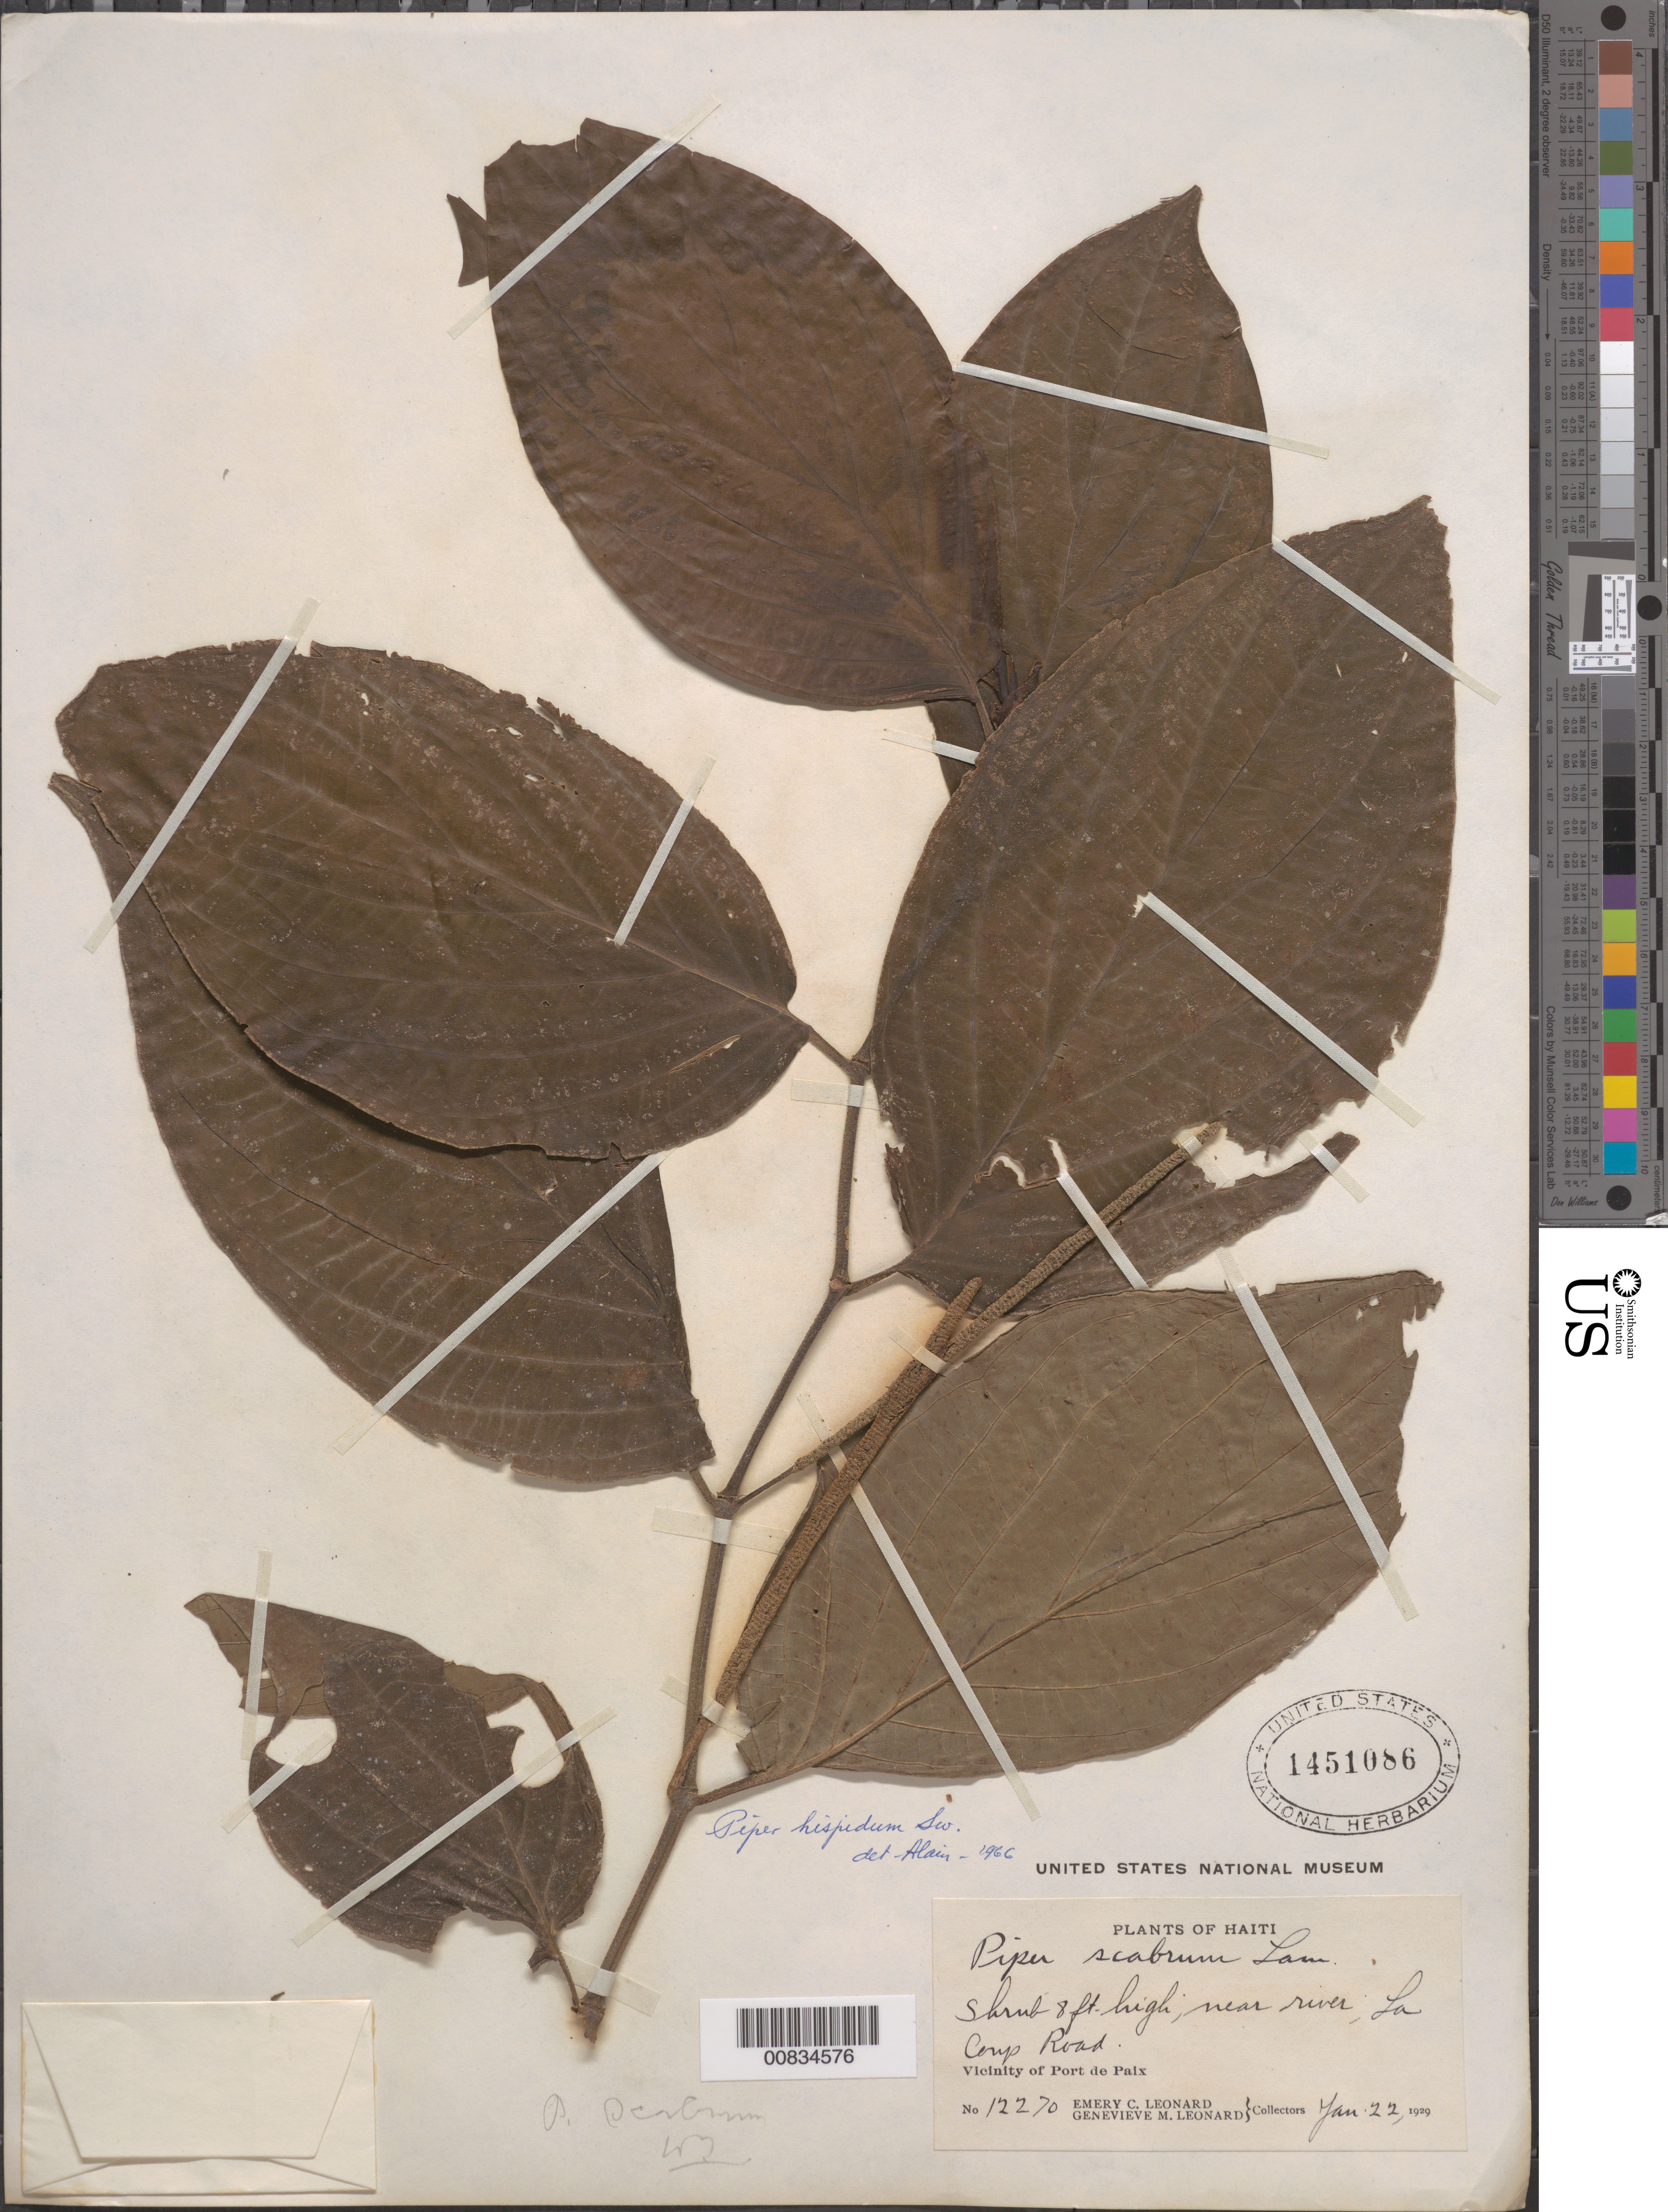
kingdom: Plantae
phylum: Tracheophyta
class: Magnoliopsida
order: Piperales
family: Piperaceae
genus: Piper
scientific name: Piper hispidum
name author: Sw.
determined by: Liogier, Alain H.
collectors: E. C. Leonard & G. M. Leonard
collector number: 12270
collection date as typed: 22 Jan 1929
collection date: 1929-01-22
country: Haiti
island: Hispaniola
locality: Vicinity of Port-de-Paix. La Coup Road, near river.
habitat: Near river.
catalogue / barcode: US 1451086